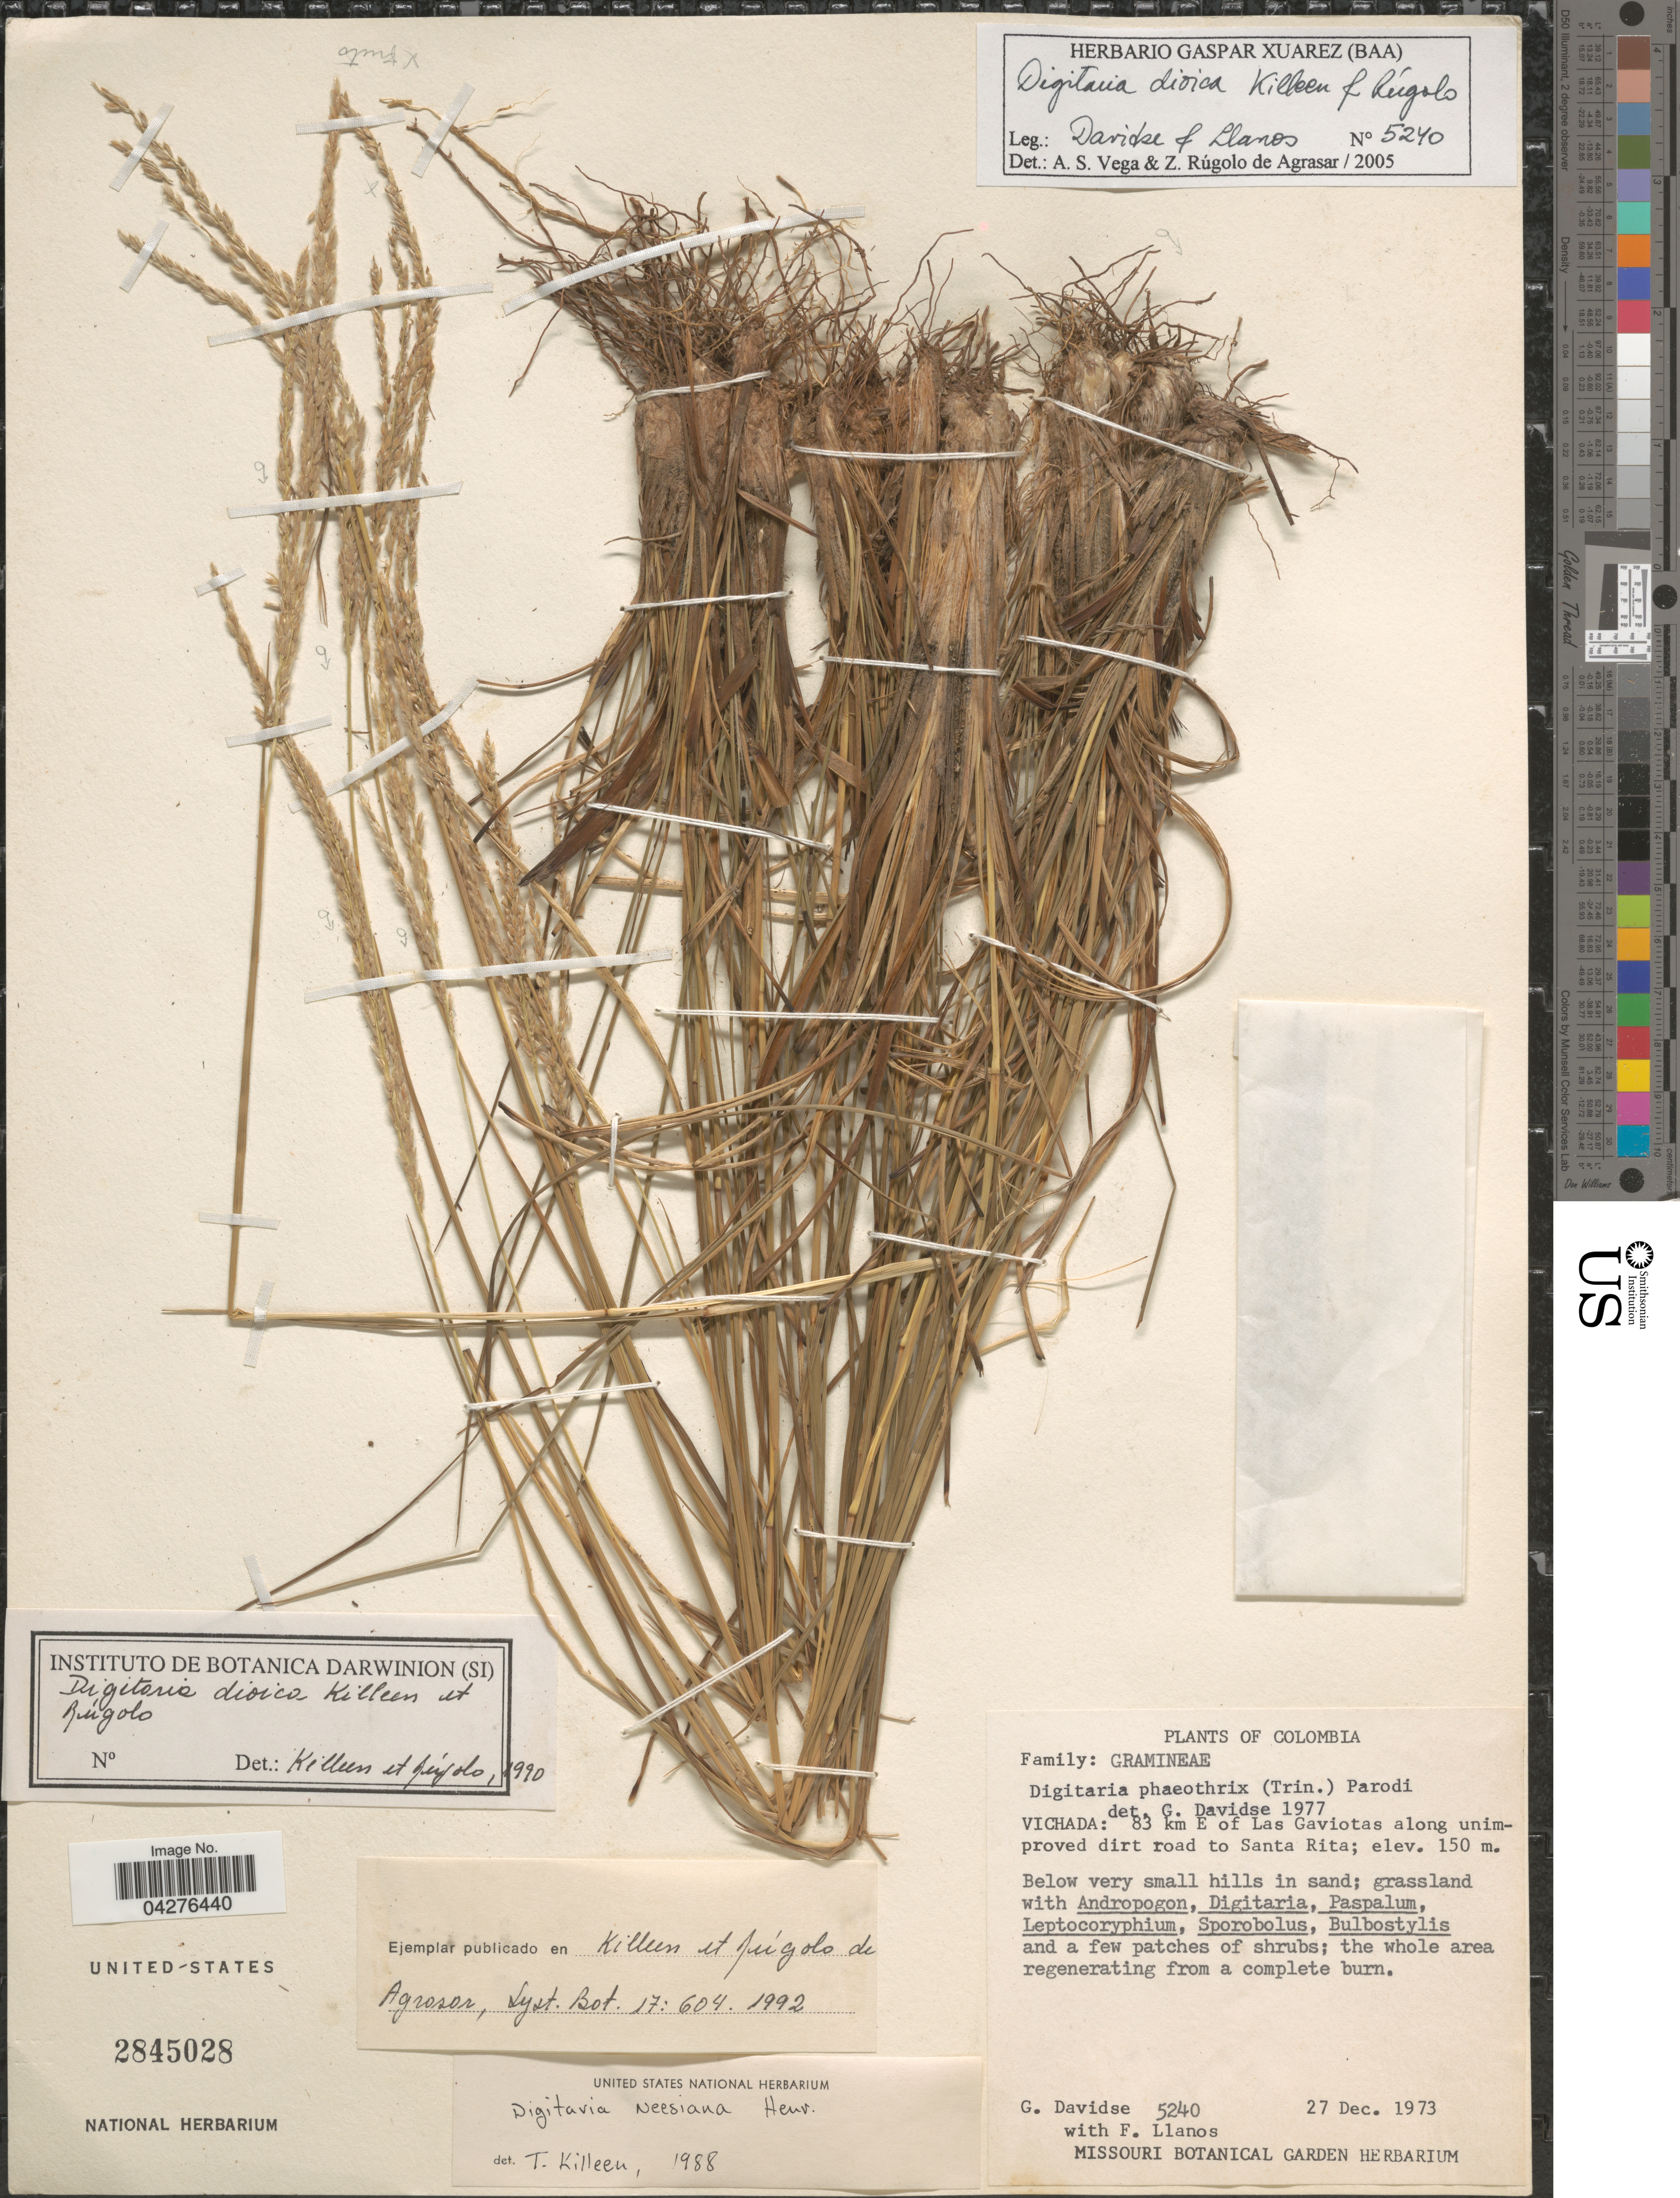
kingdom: Plantae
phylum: Tracheophyta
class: Liliopsida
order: Poales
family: Poaceae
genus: Digitaria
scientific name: Digitaria dioica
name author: T. Killeen & Rúgolo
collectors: G. Davidse & F. Llanos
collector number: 5240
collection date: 1973-12-27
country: Colombia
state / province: Vichada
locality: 83 km E of Las Gaviotas along unimproved dirt road to Santa Rita.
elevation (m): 150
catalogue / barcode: US 2845028